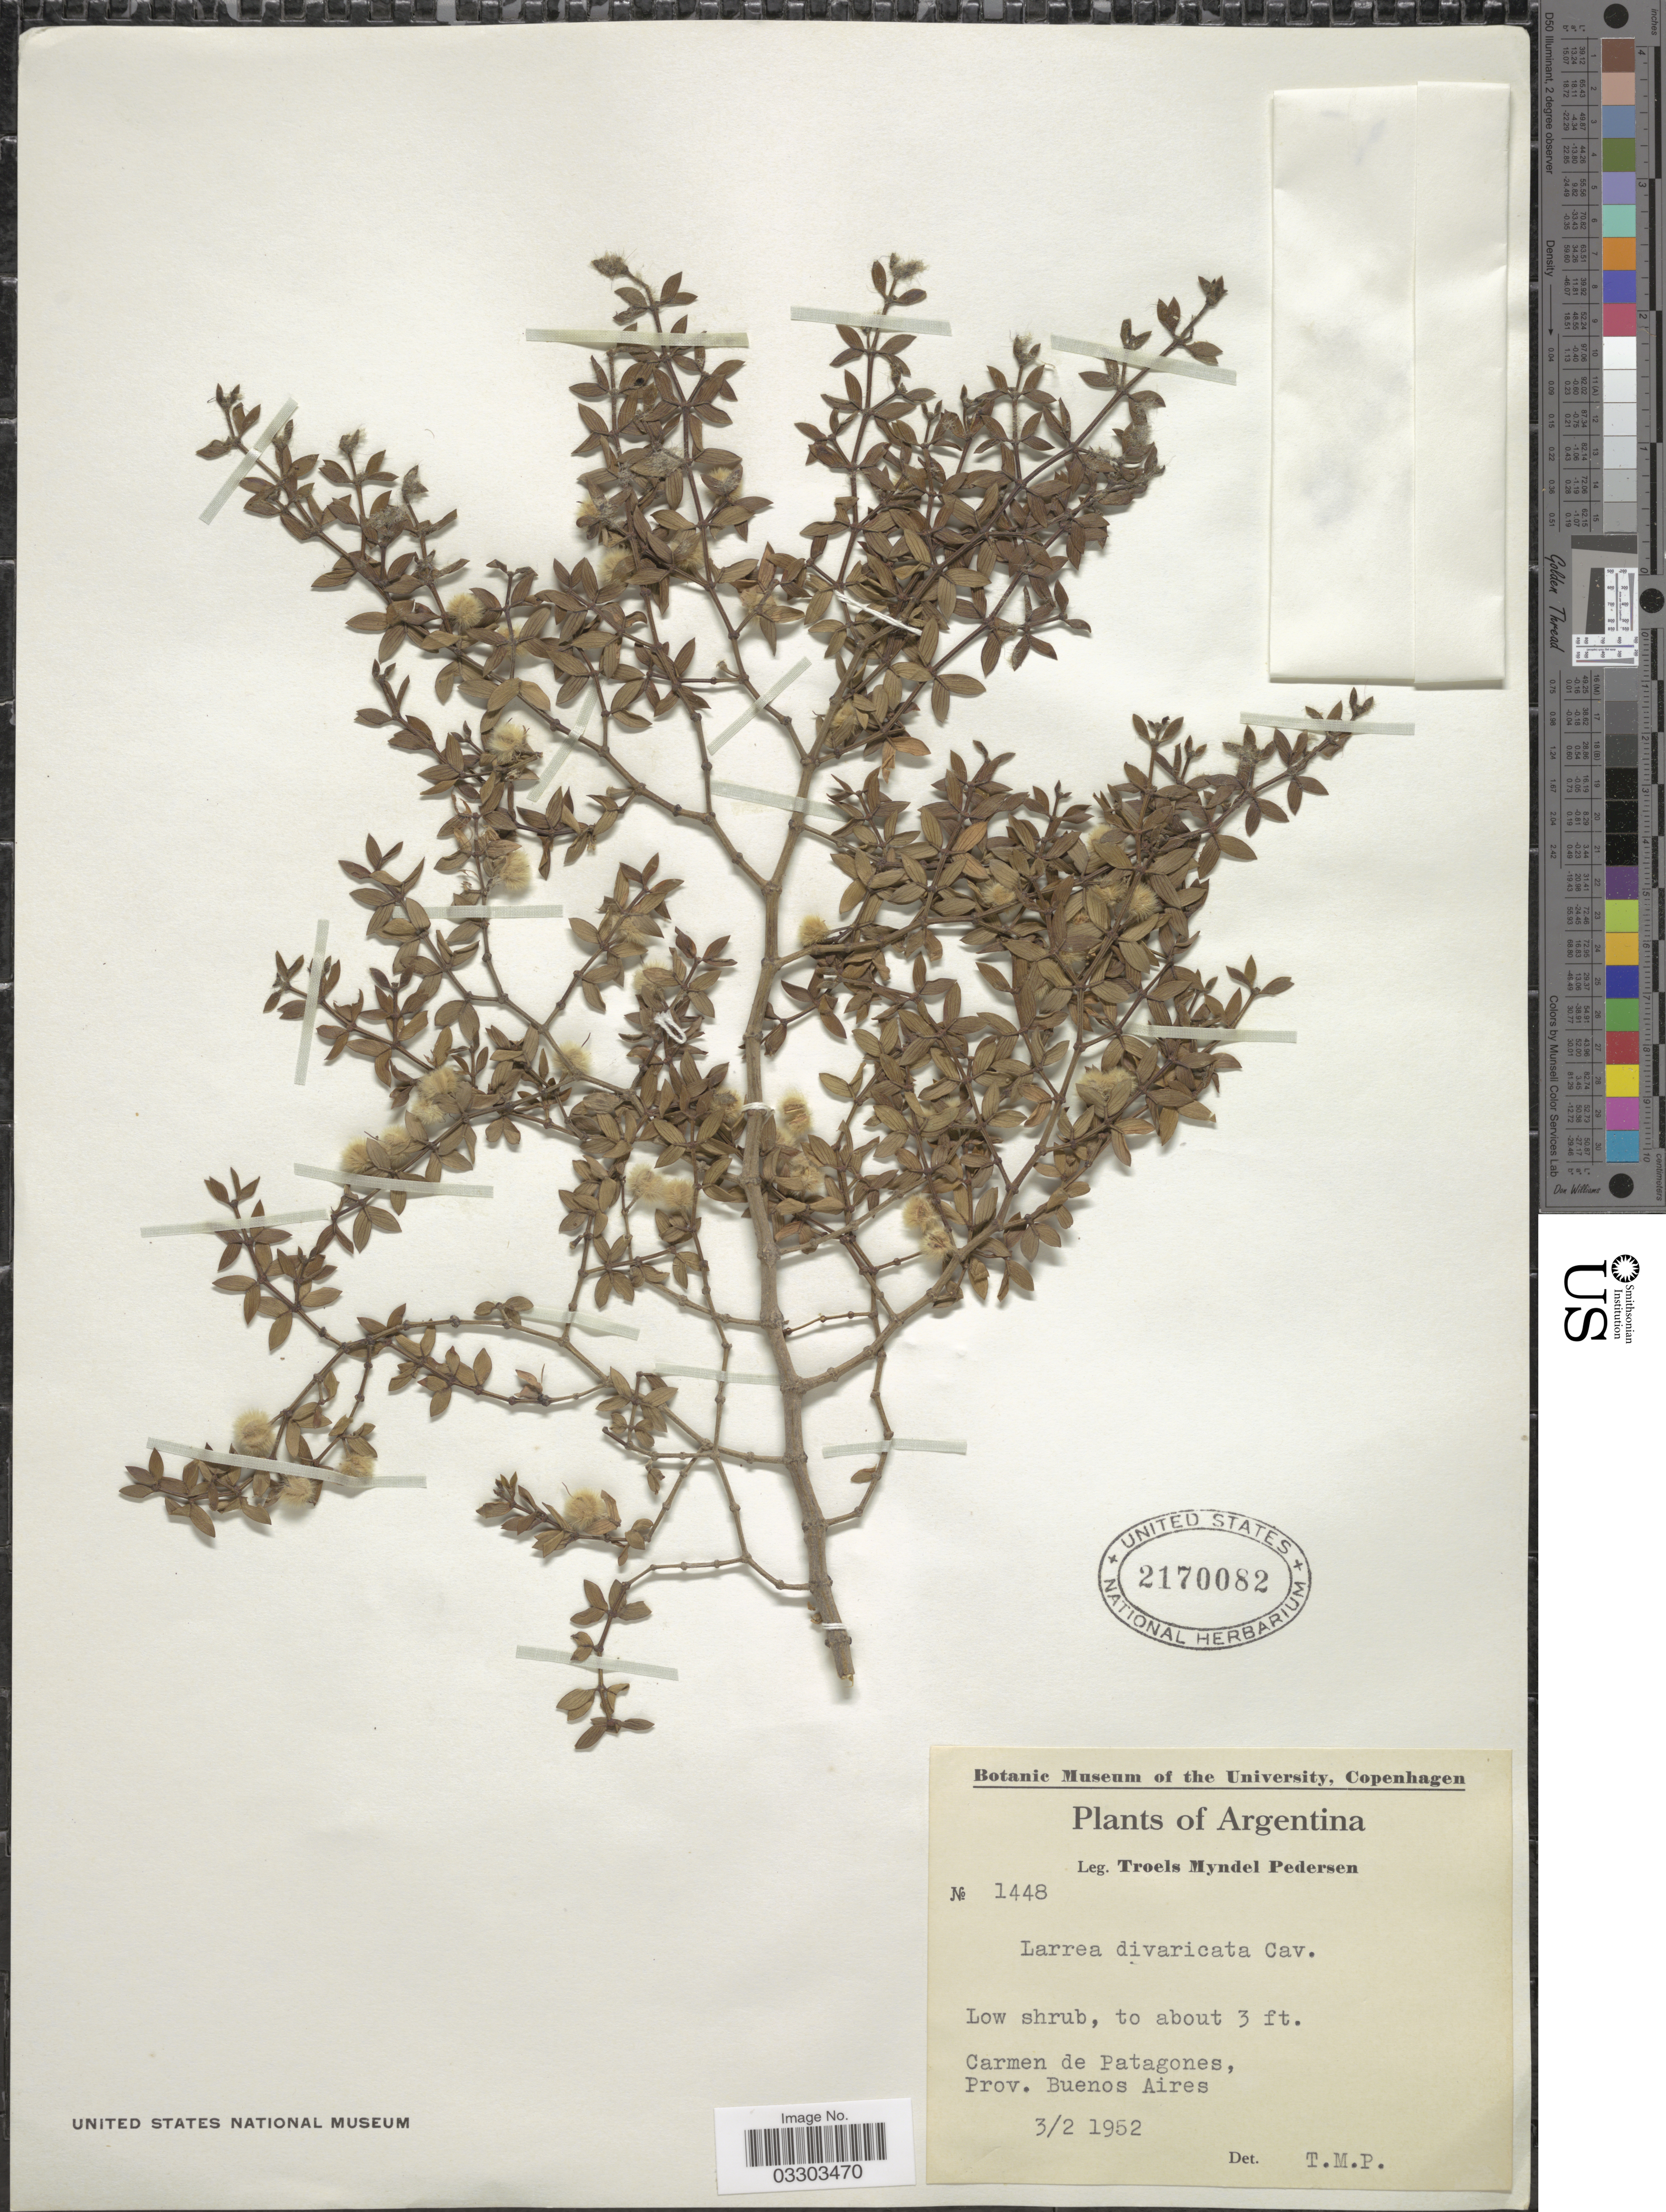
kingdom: Plantae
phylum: Tracheophyta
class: Magnoliopsida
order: Zygophyllales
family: Zygophyllaceae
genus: Larrea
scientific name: Larrea divaricata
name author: Cav.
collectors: T. Pederson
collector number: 1448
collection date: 1952-02-03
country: Argentina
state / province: Buenos Aires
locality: Carmen de Patagones.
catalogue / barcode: US 2170082